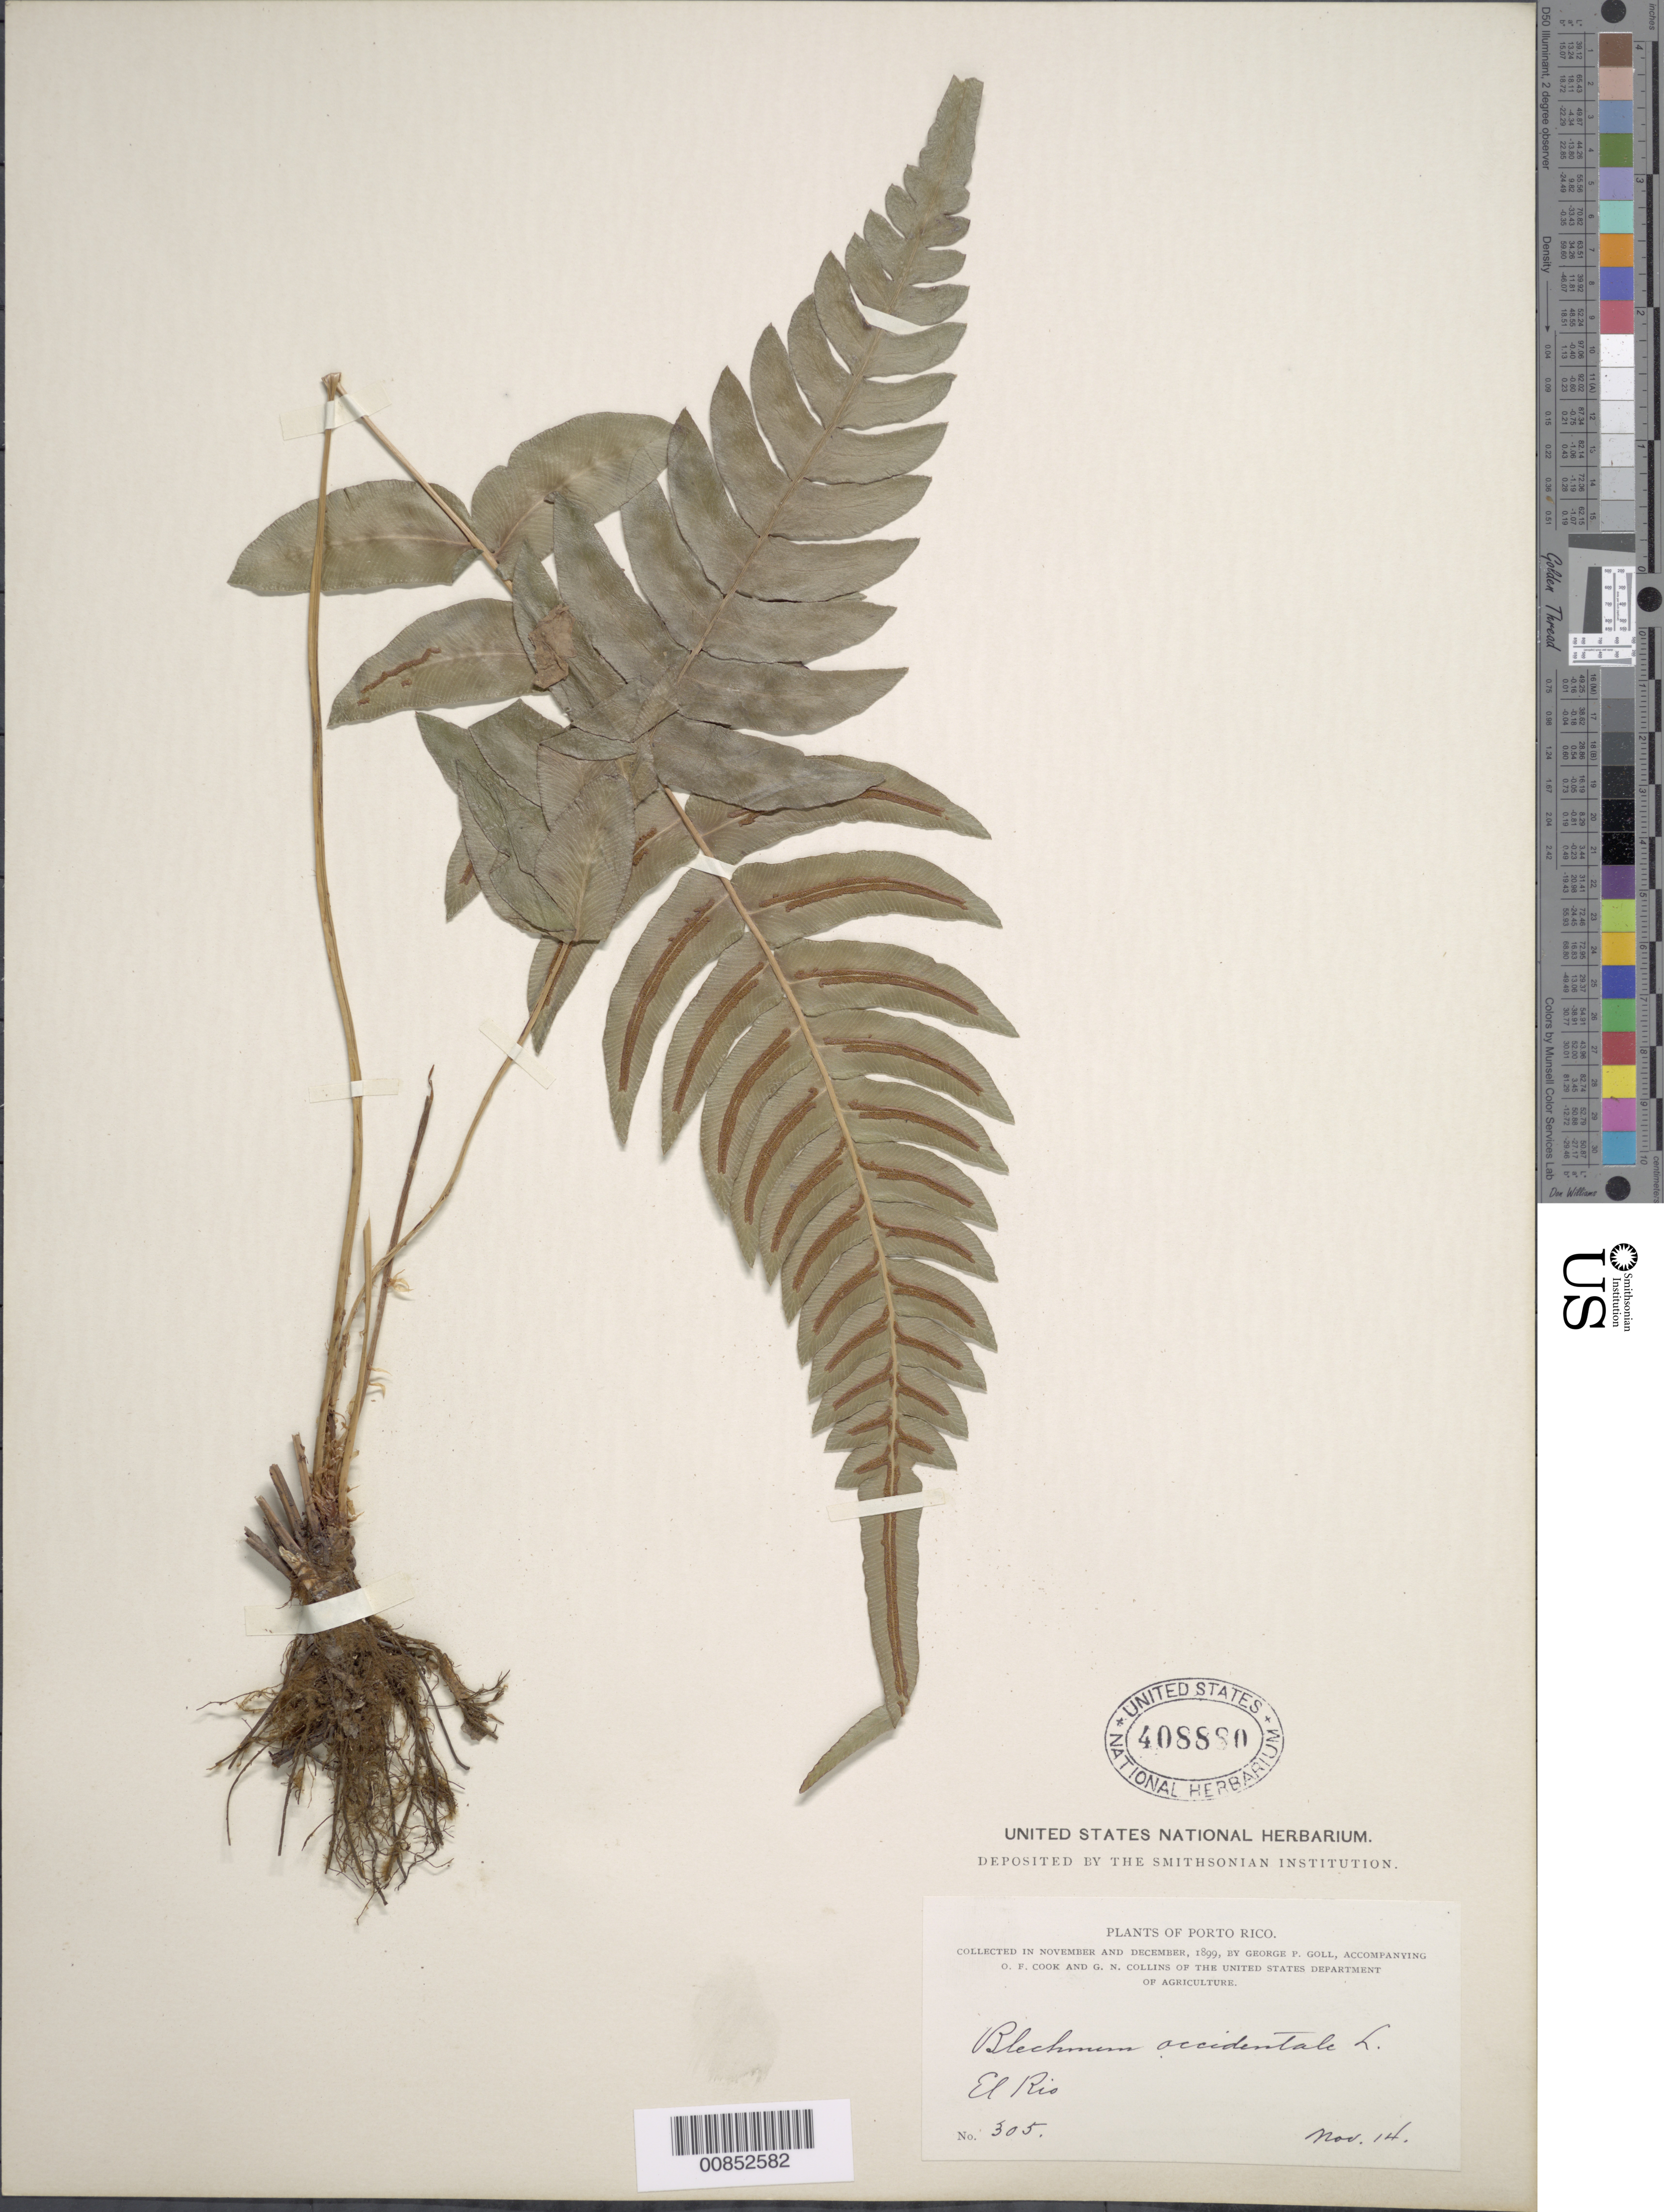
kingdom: Plantae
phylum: Tracheophyta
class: Polypodiopsida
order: Polypodiales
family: Blechnaceae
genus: Blechnum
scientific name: Blechnum occidentale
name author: L.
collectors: G. Goll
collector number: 305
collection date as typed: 14 Nov 1899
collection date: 1899-11-14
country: Puerto Rico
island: Puerto Rico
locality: El Rio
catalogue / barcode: US 408880